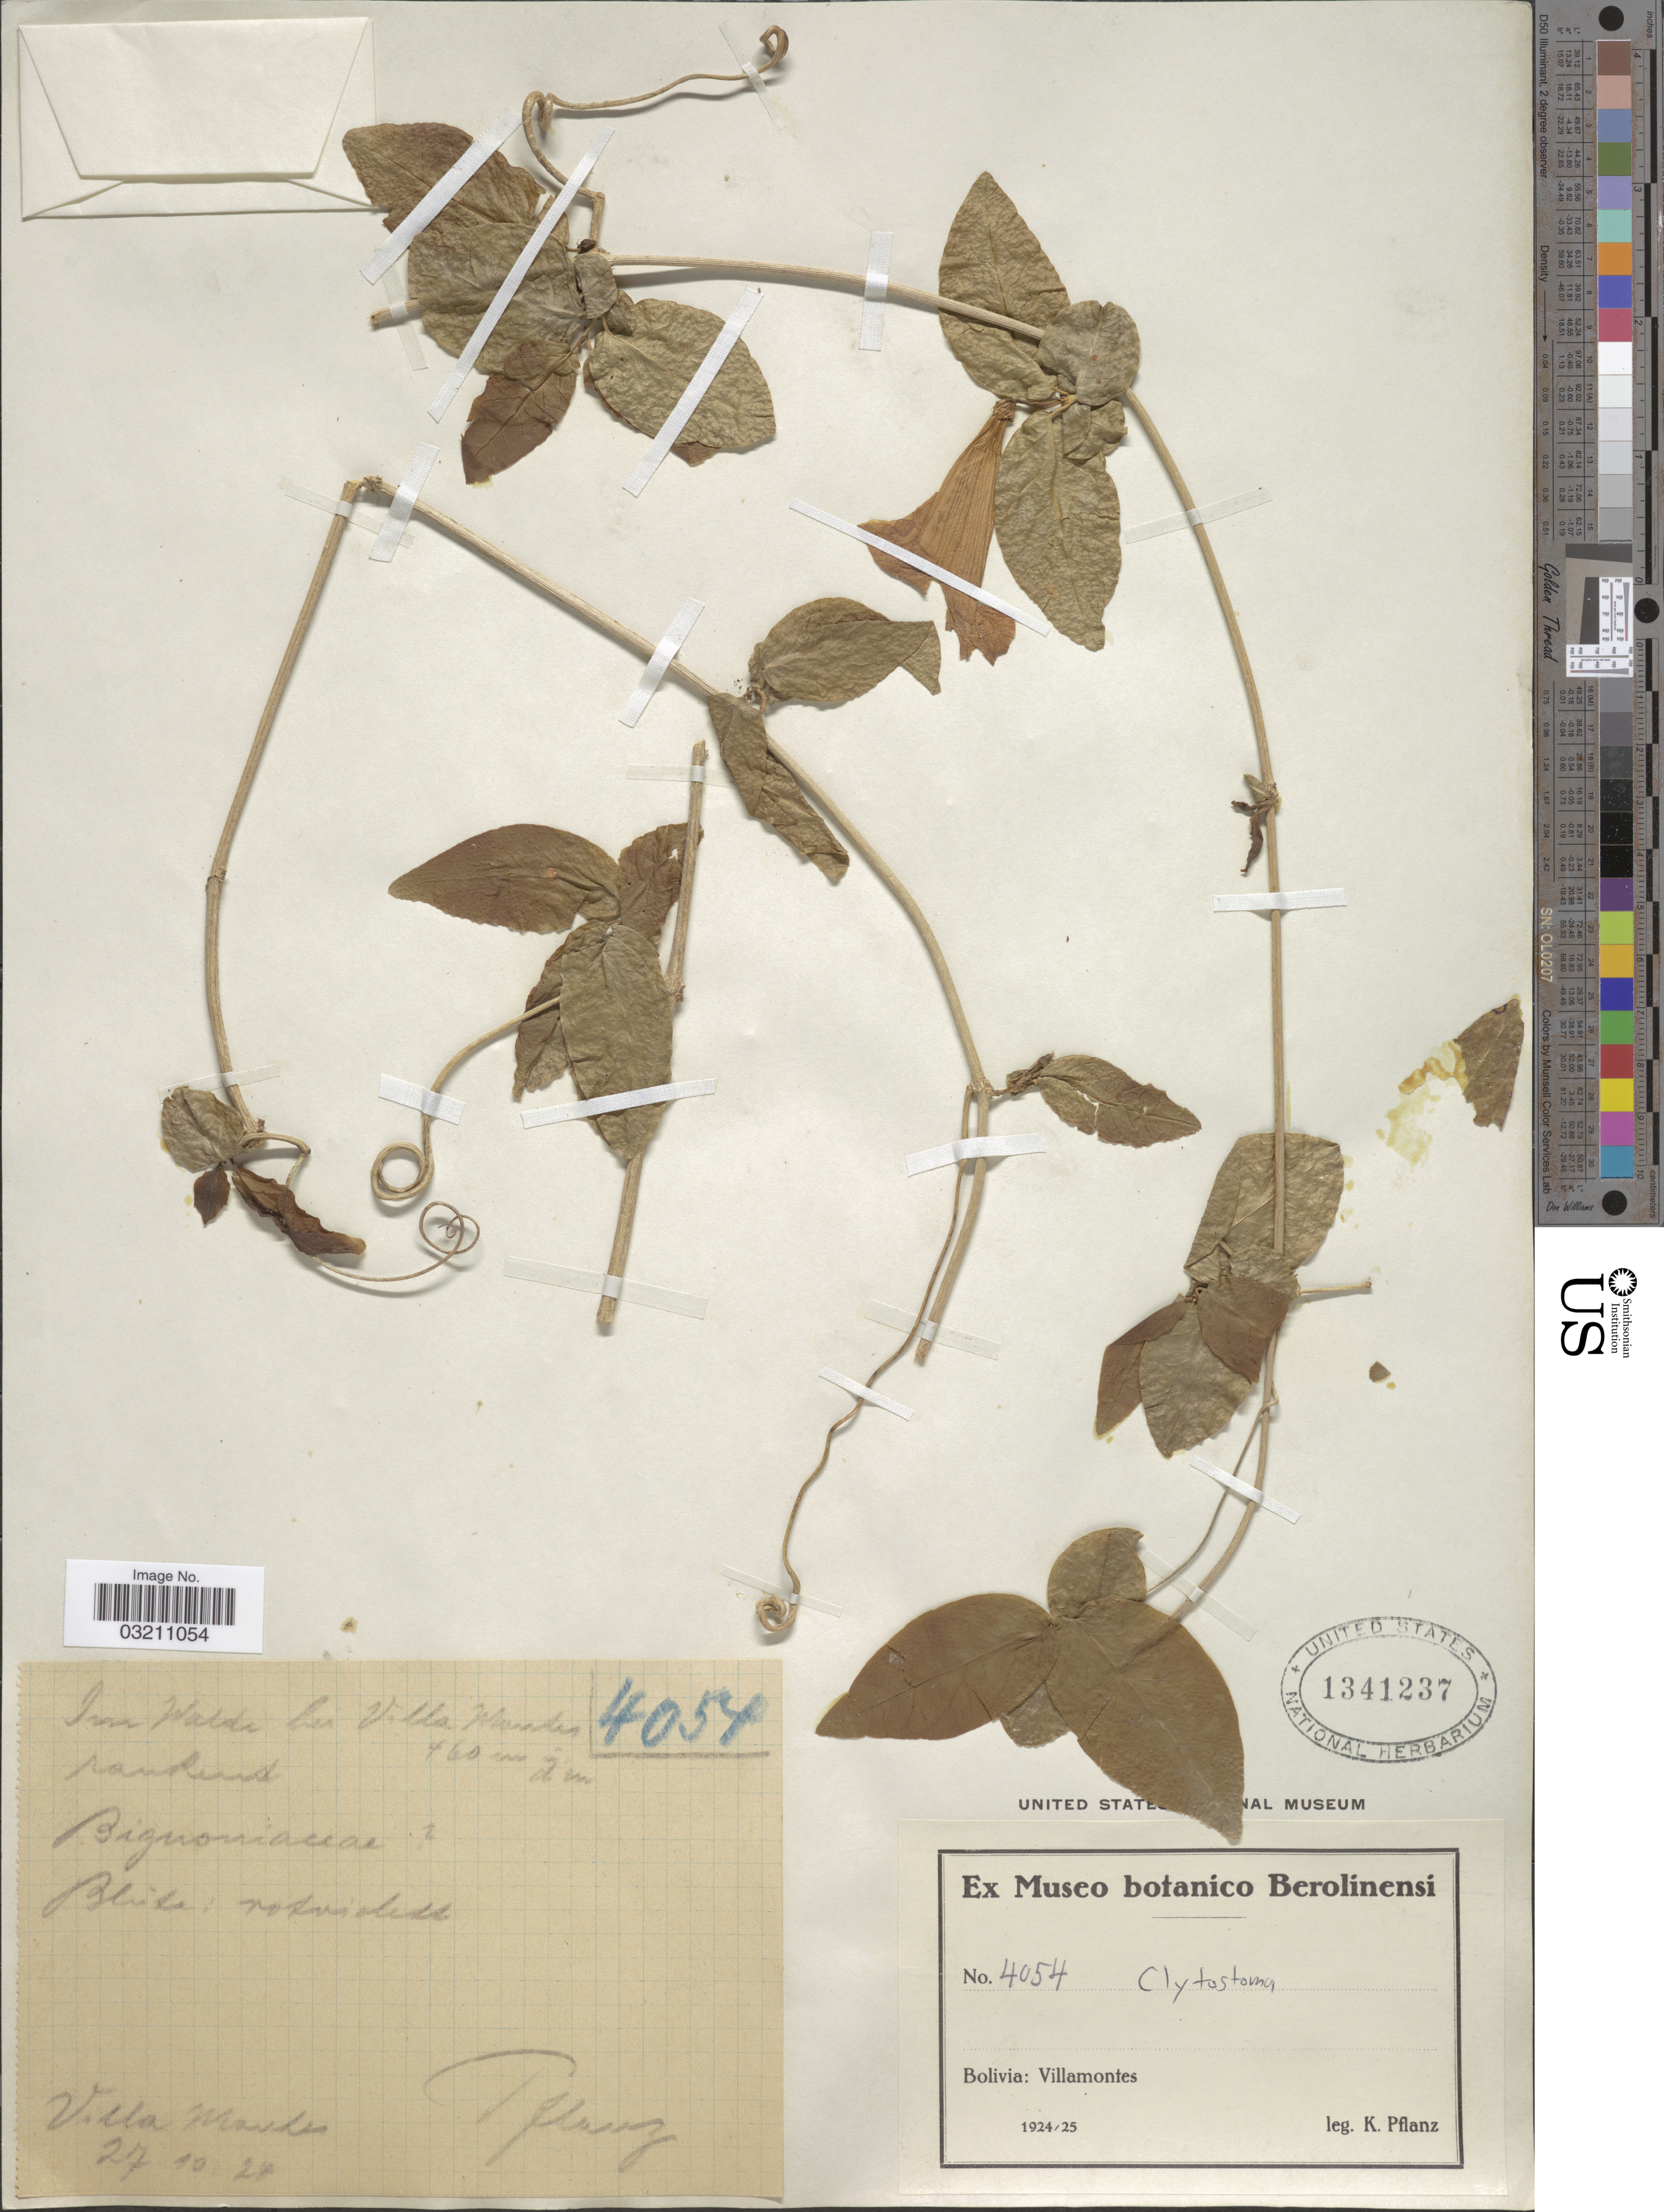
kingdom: Plantae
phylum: Tracheophyta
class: Magnoliopsida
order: Lamiales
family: Bignoniaceae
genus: Bignonia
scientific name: Bignonia sp.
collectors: K. Pflanz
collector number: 4054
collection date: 1924-10-27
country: Bolivia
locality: Villamontes.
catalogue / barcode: US 1341237